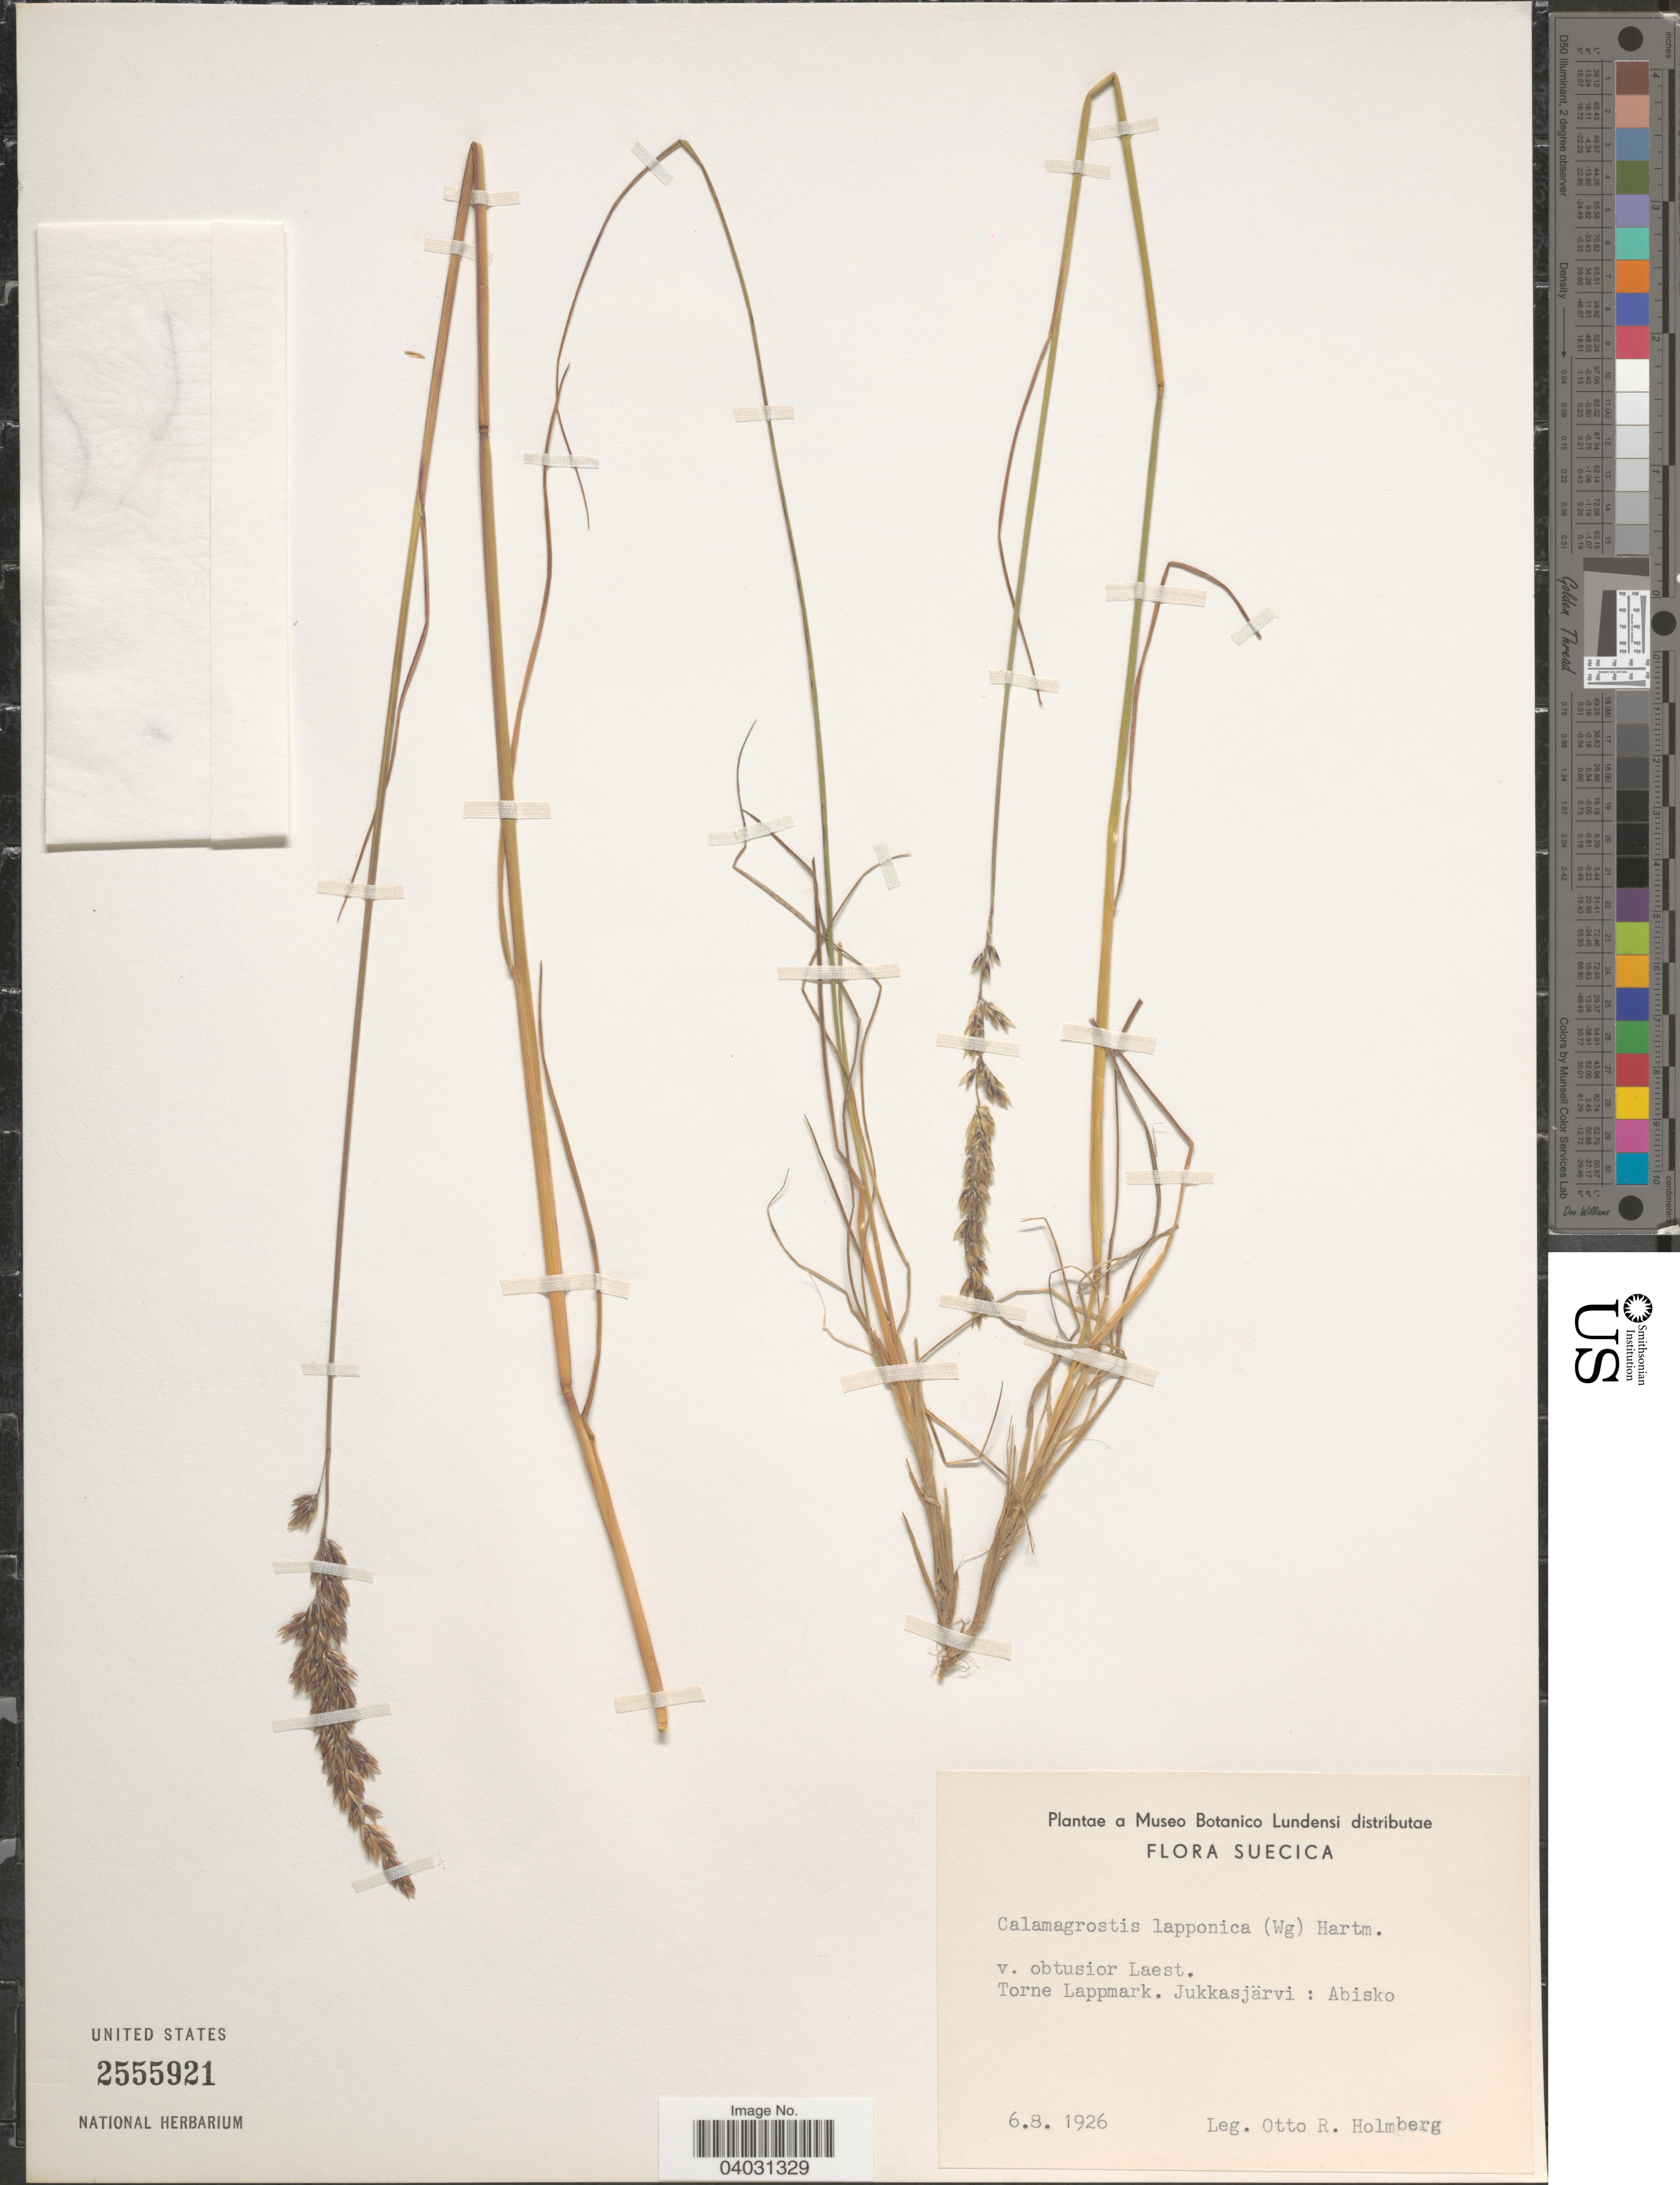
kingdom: Plantae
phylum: Tracheophyta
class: Liliopsida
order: Poales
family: Poaceae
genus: Calamagrostis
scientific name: Calamagrostis lapponica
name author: (Wahlenb.) Hartm.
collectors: O. Holmberg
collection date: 1926-08-06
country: Sweden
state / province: Norrbotten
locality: Suecica. v. obtusior Laest. torne Lappmark. Jukkasjärvi: Abisko.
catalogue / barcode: US 2555921